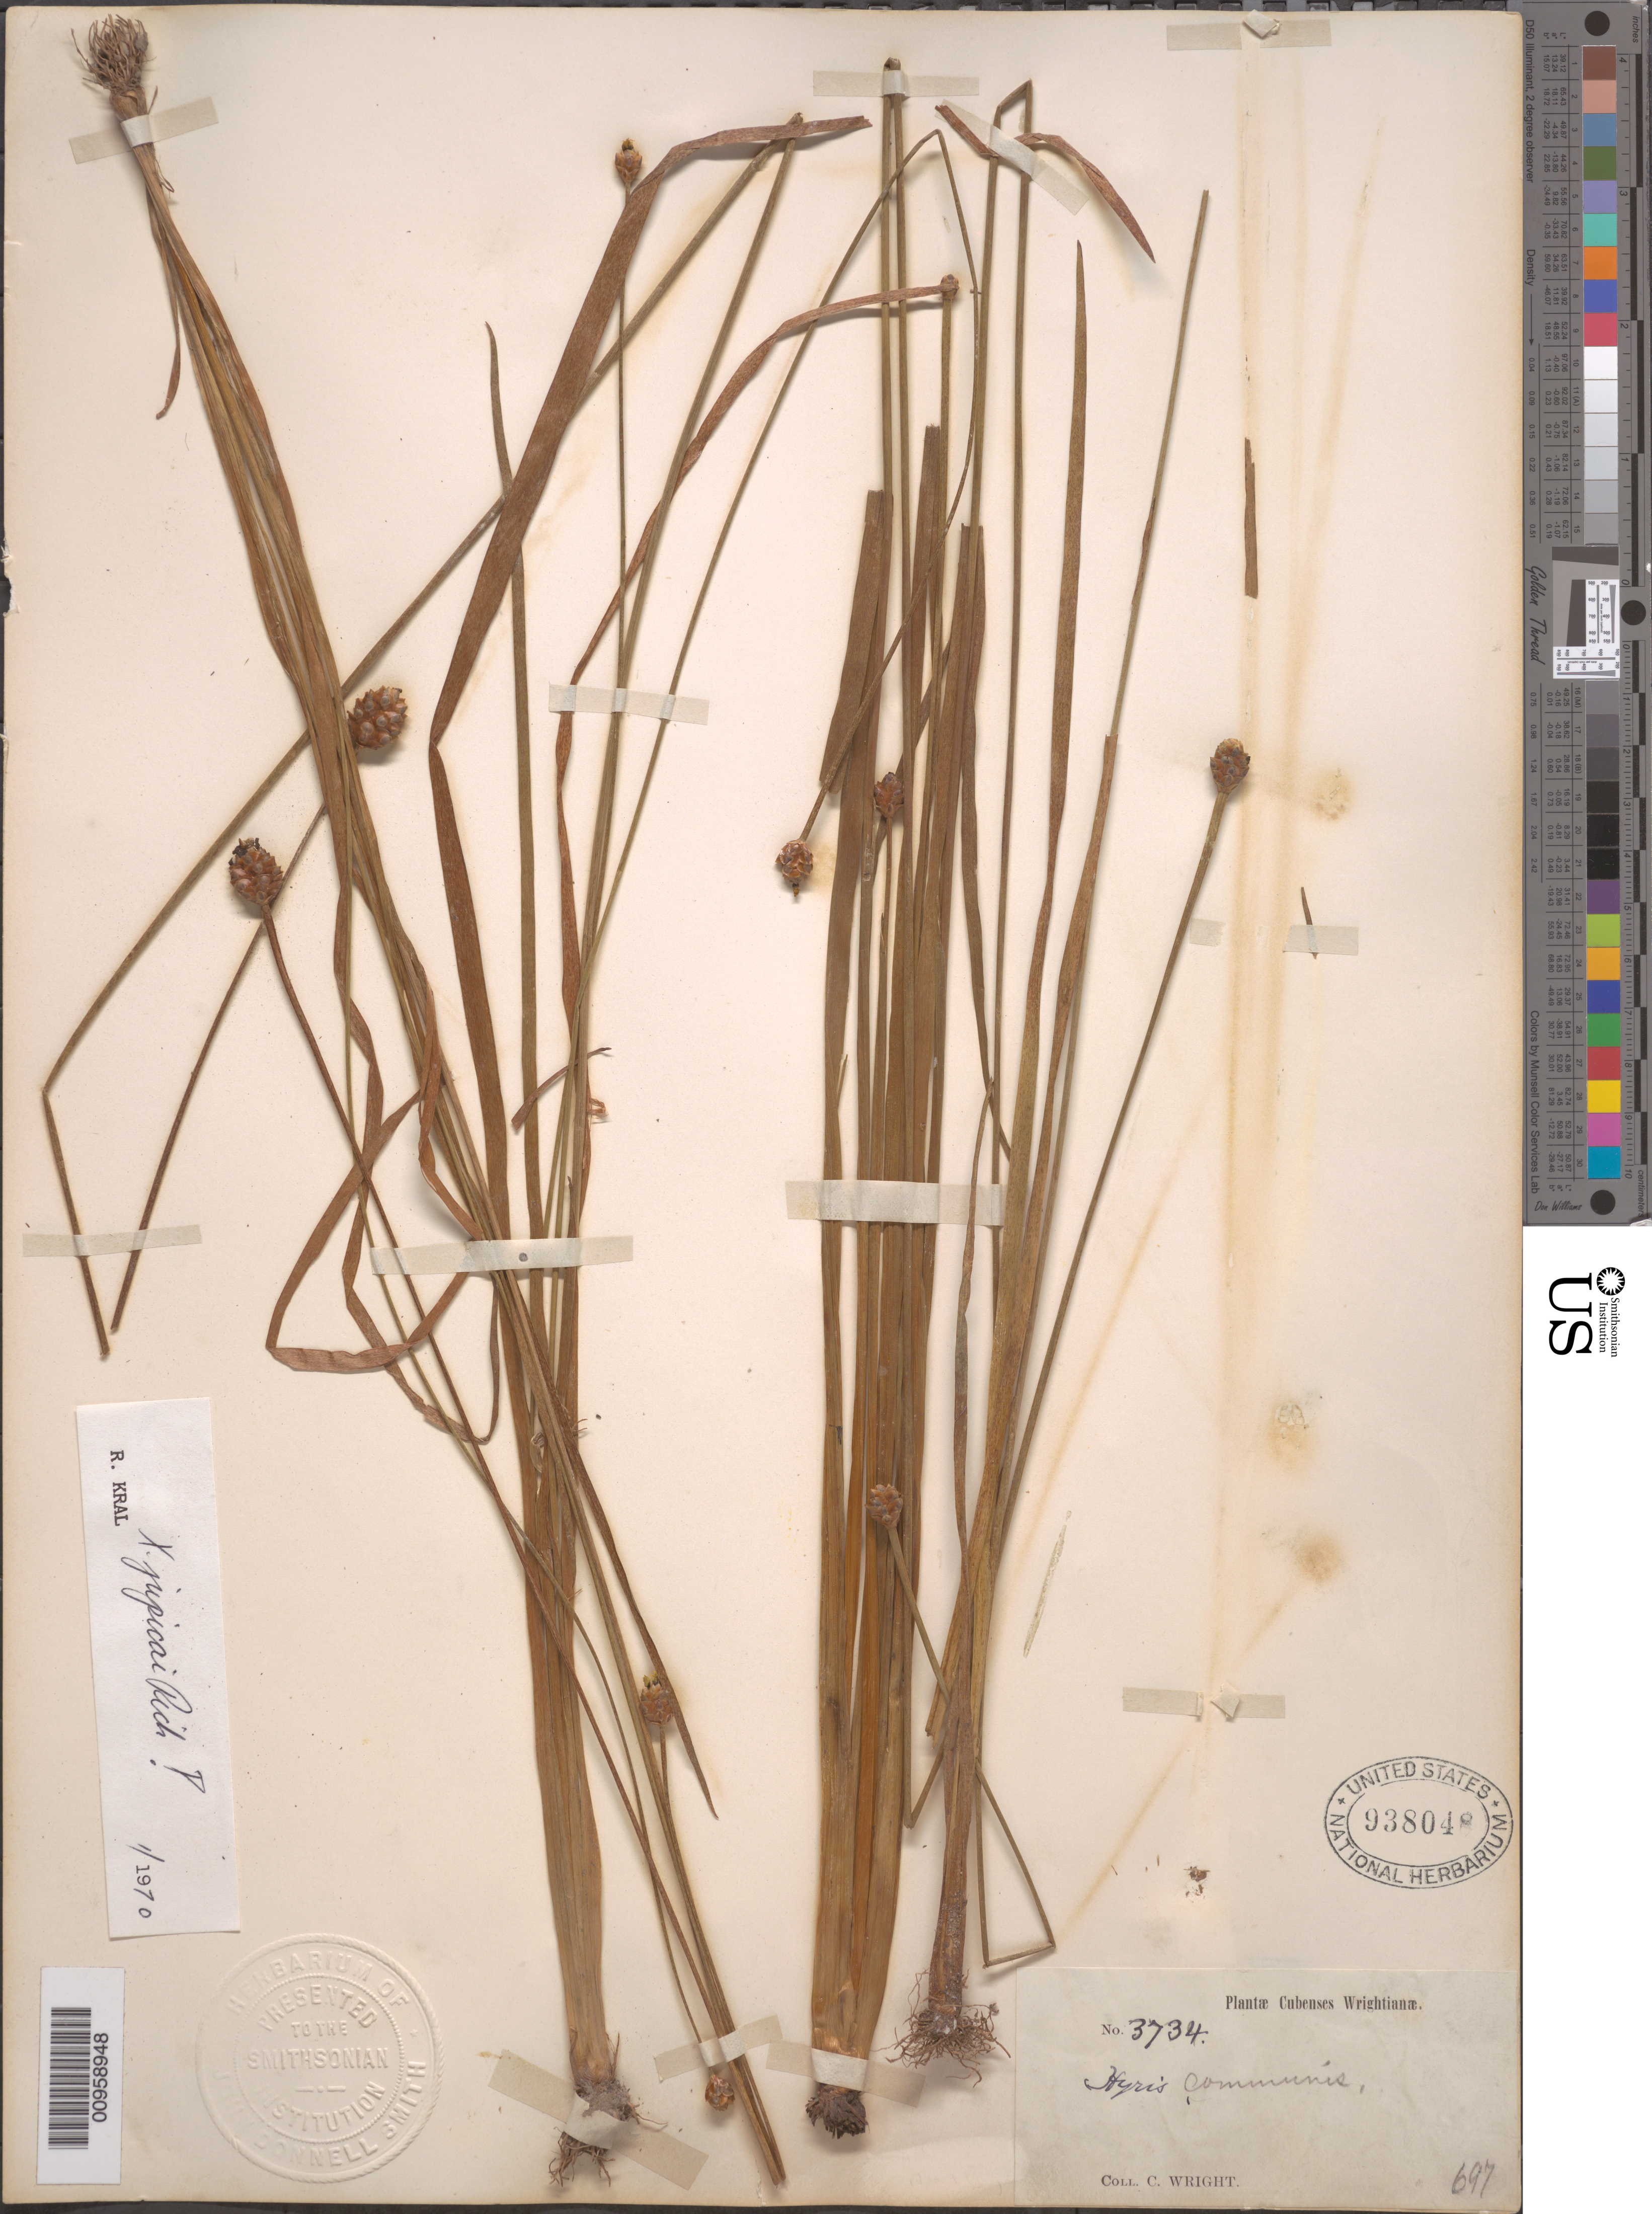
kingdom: Plantae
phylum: Tracheophyta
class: Liliopsida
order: Poales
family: Xyridaceae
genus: Xyris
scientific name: Xyris jupicai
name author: Rich.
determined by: Kral, Robert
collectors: C. Wright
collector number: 3734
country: Cuba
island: Cuba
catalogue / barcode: US 93804